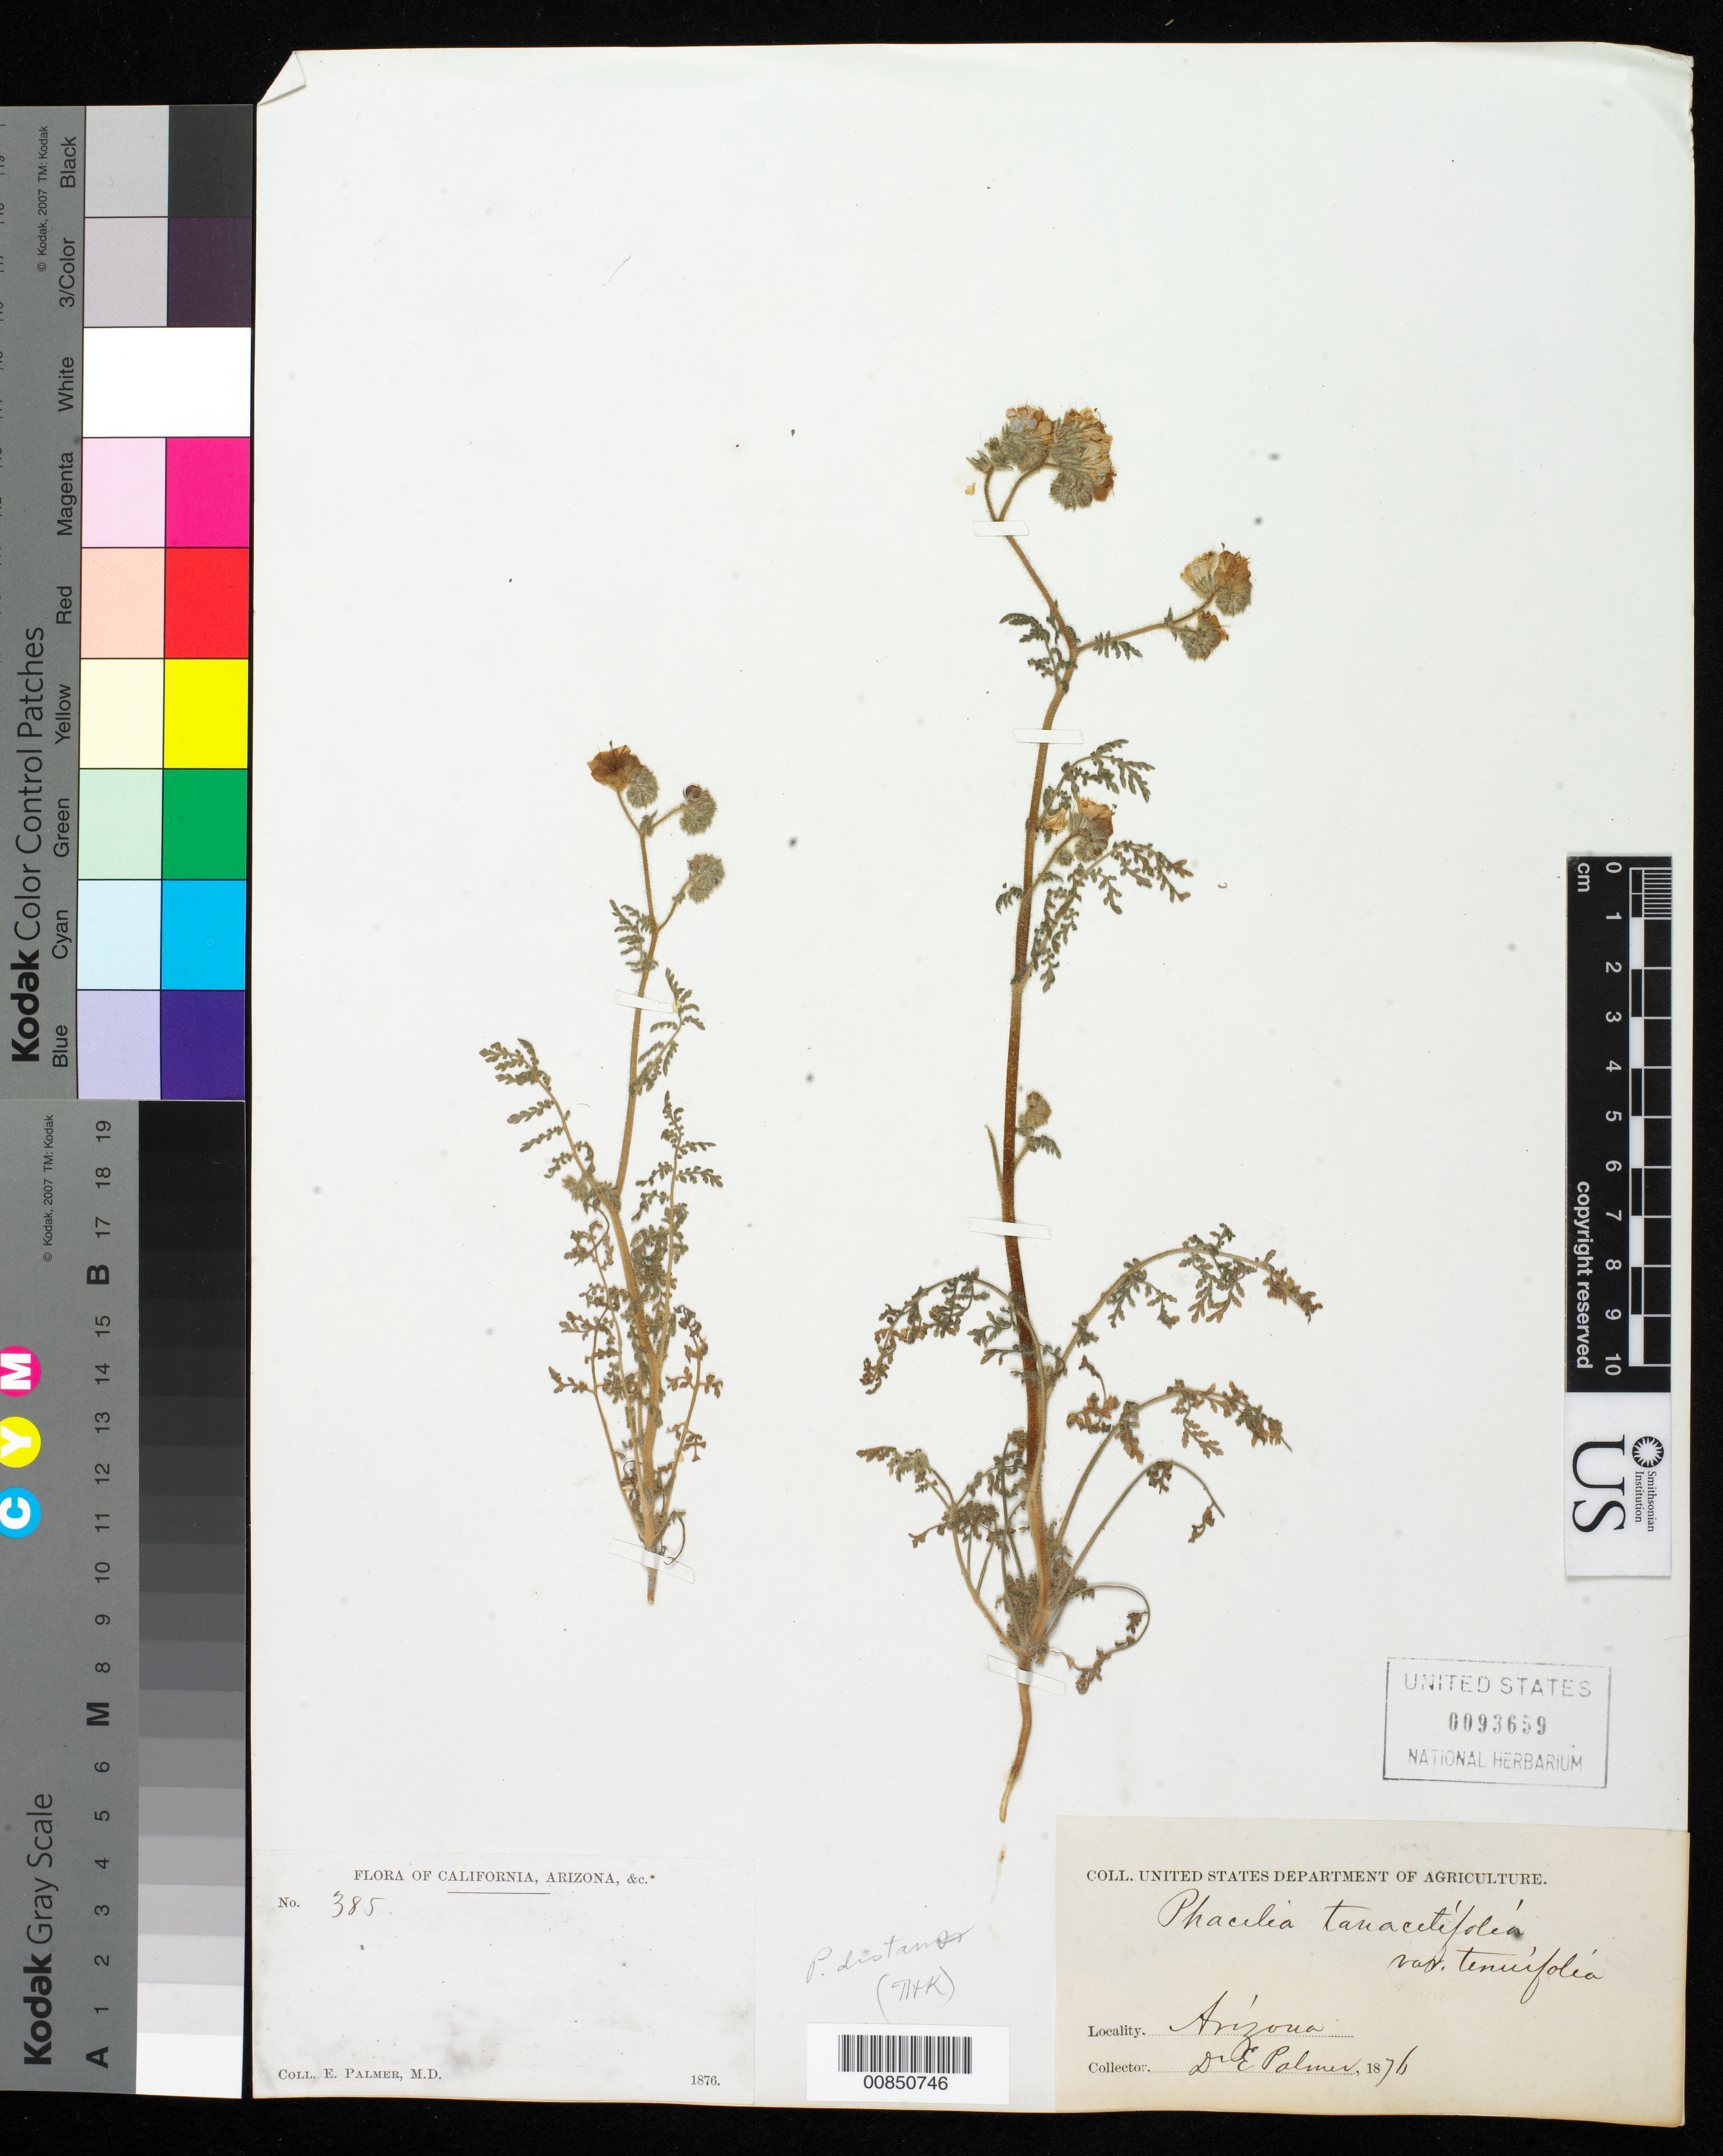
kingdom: Plantae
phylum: Tracheophyta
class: Magnoliopsida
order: Boraginales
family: Hydrophyllaceae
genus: Phacelia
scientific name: Phacelia distans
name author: Benth.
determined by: Kearney, T. H.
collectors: E. Palmer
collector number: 385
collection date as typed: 1876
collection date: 1876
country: United States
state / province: Arizona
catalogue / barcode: US 93659